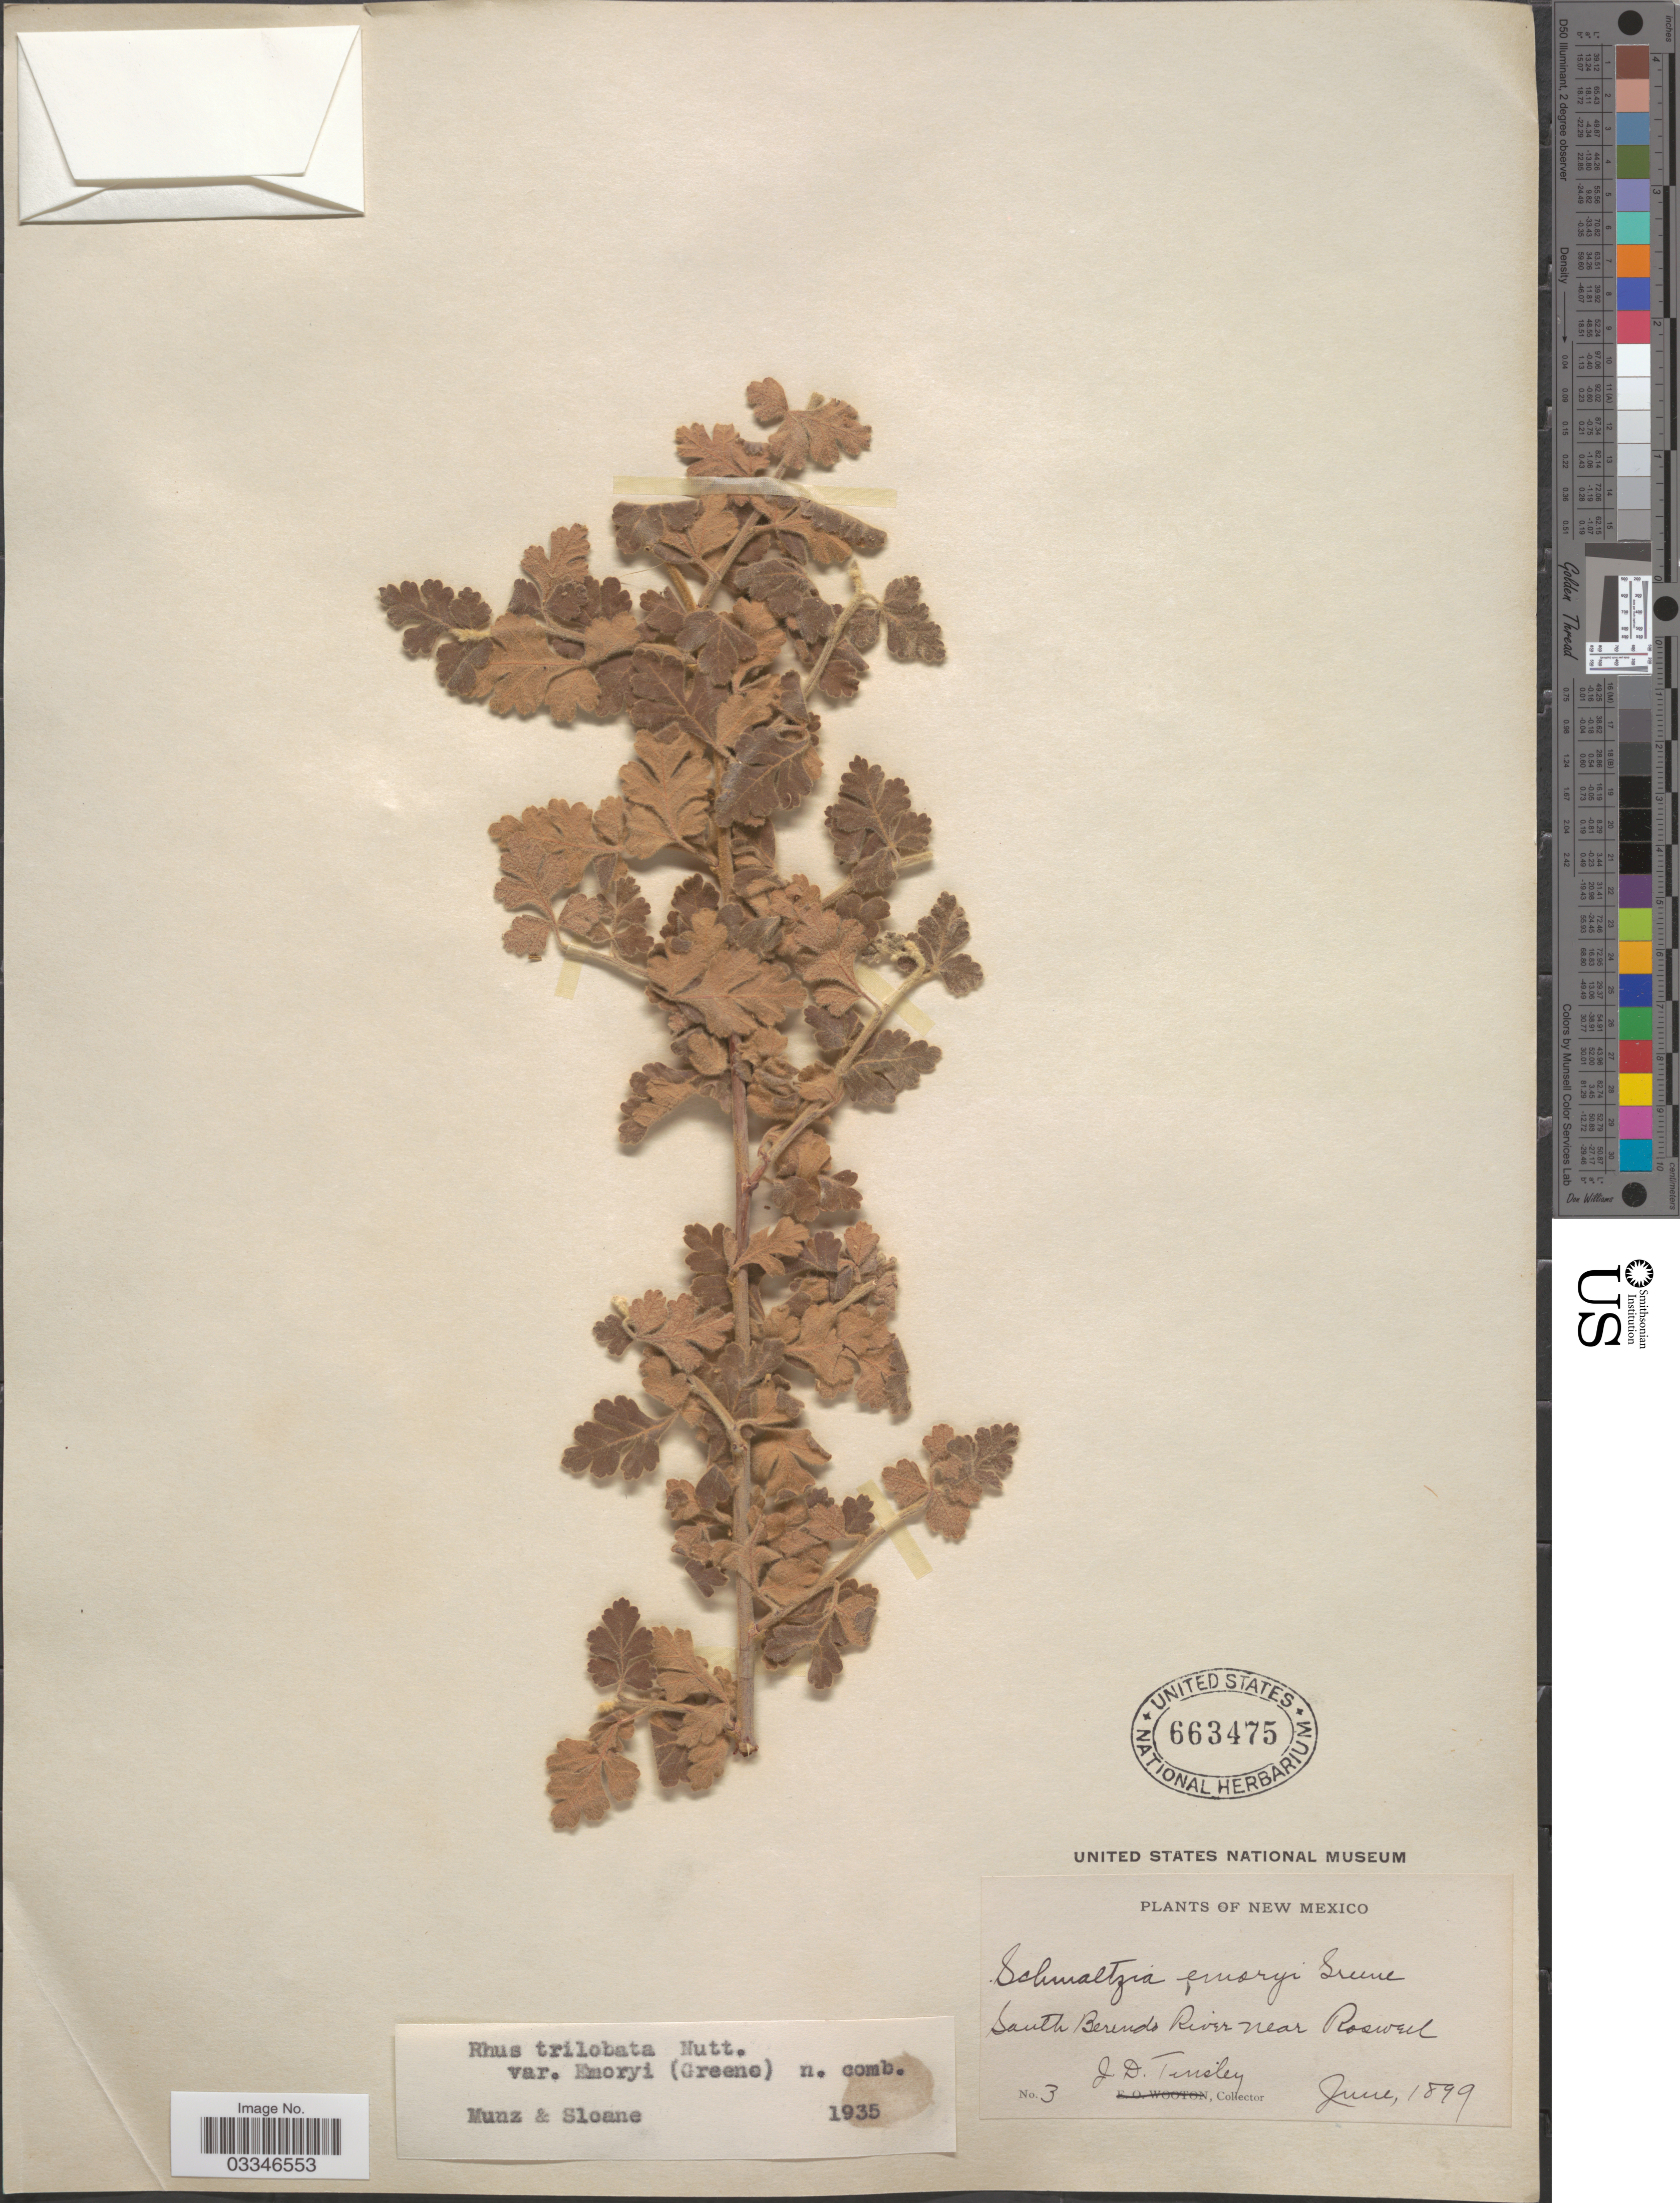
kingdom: Plantae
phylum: Tracheophyta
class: Magnoliopsida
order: Sapindales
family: Anacardiaceae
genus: Rhus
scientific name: Rhus trilobata var. pilosissima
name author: Engl.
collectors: J. Tinsley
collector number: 3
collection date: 1899-06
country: United States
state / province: New Mexico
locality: South Berends River near Roswell.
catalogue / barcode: US 663475